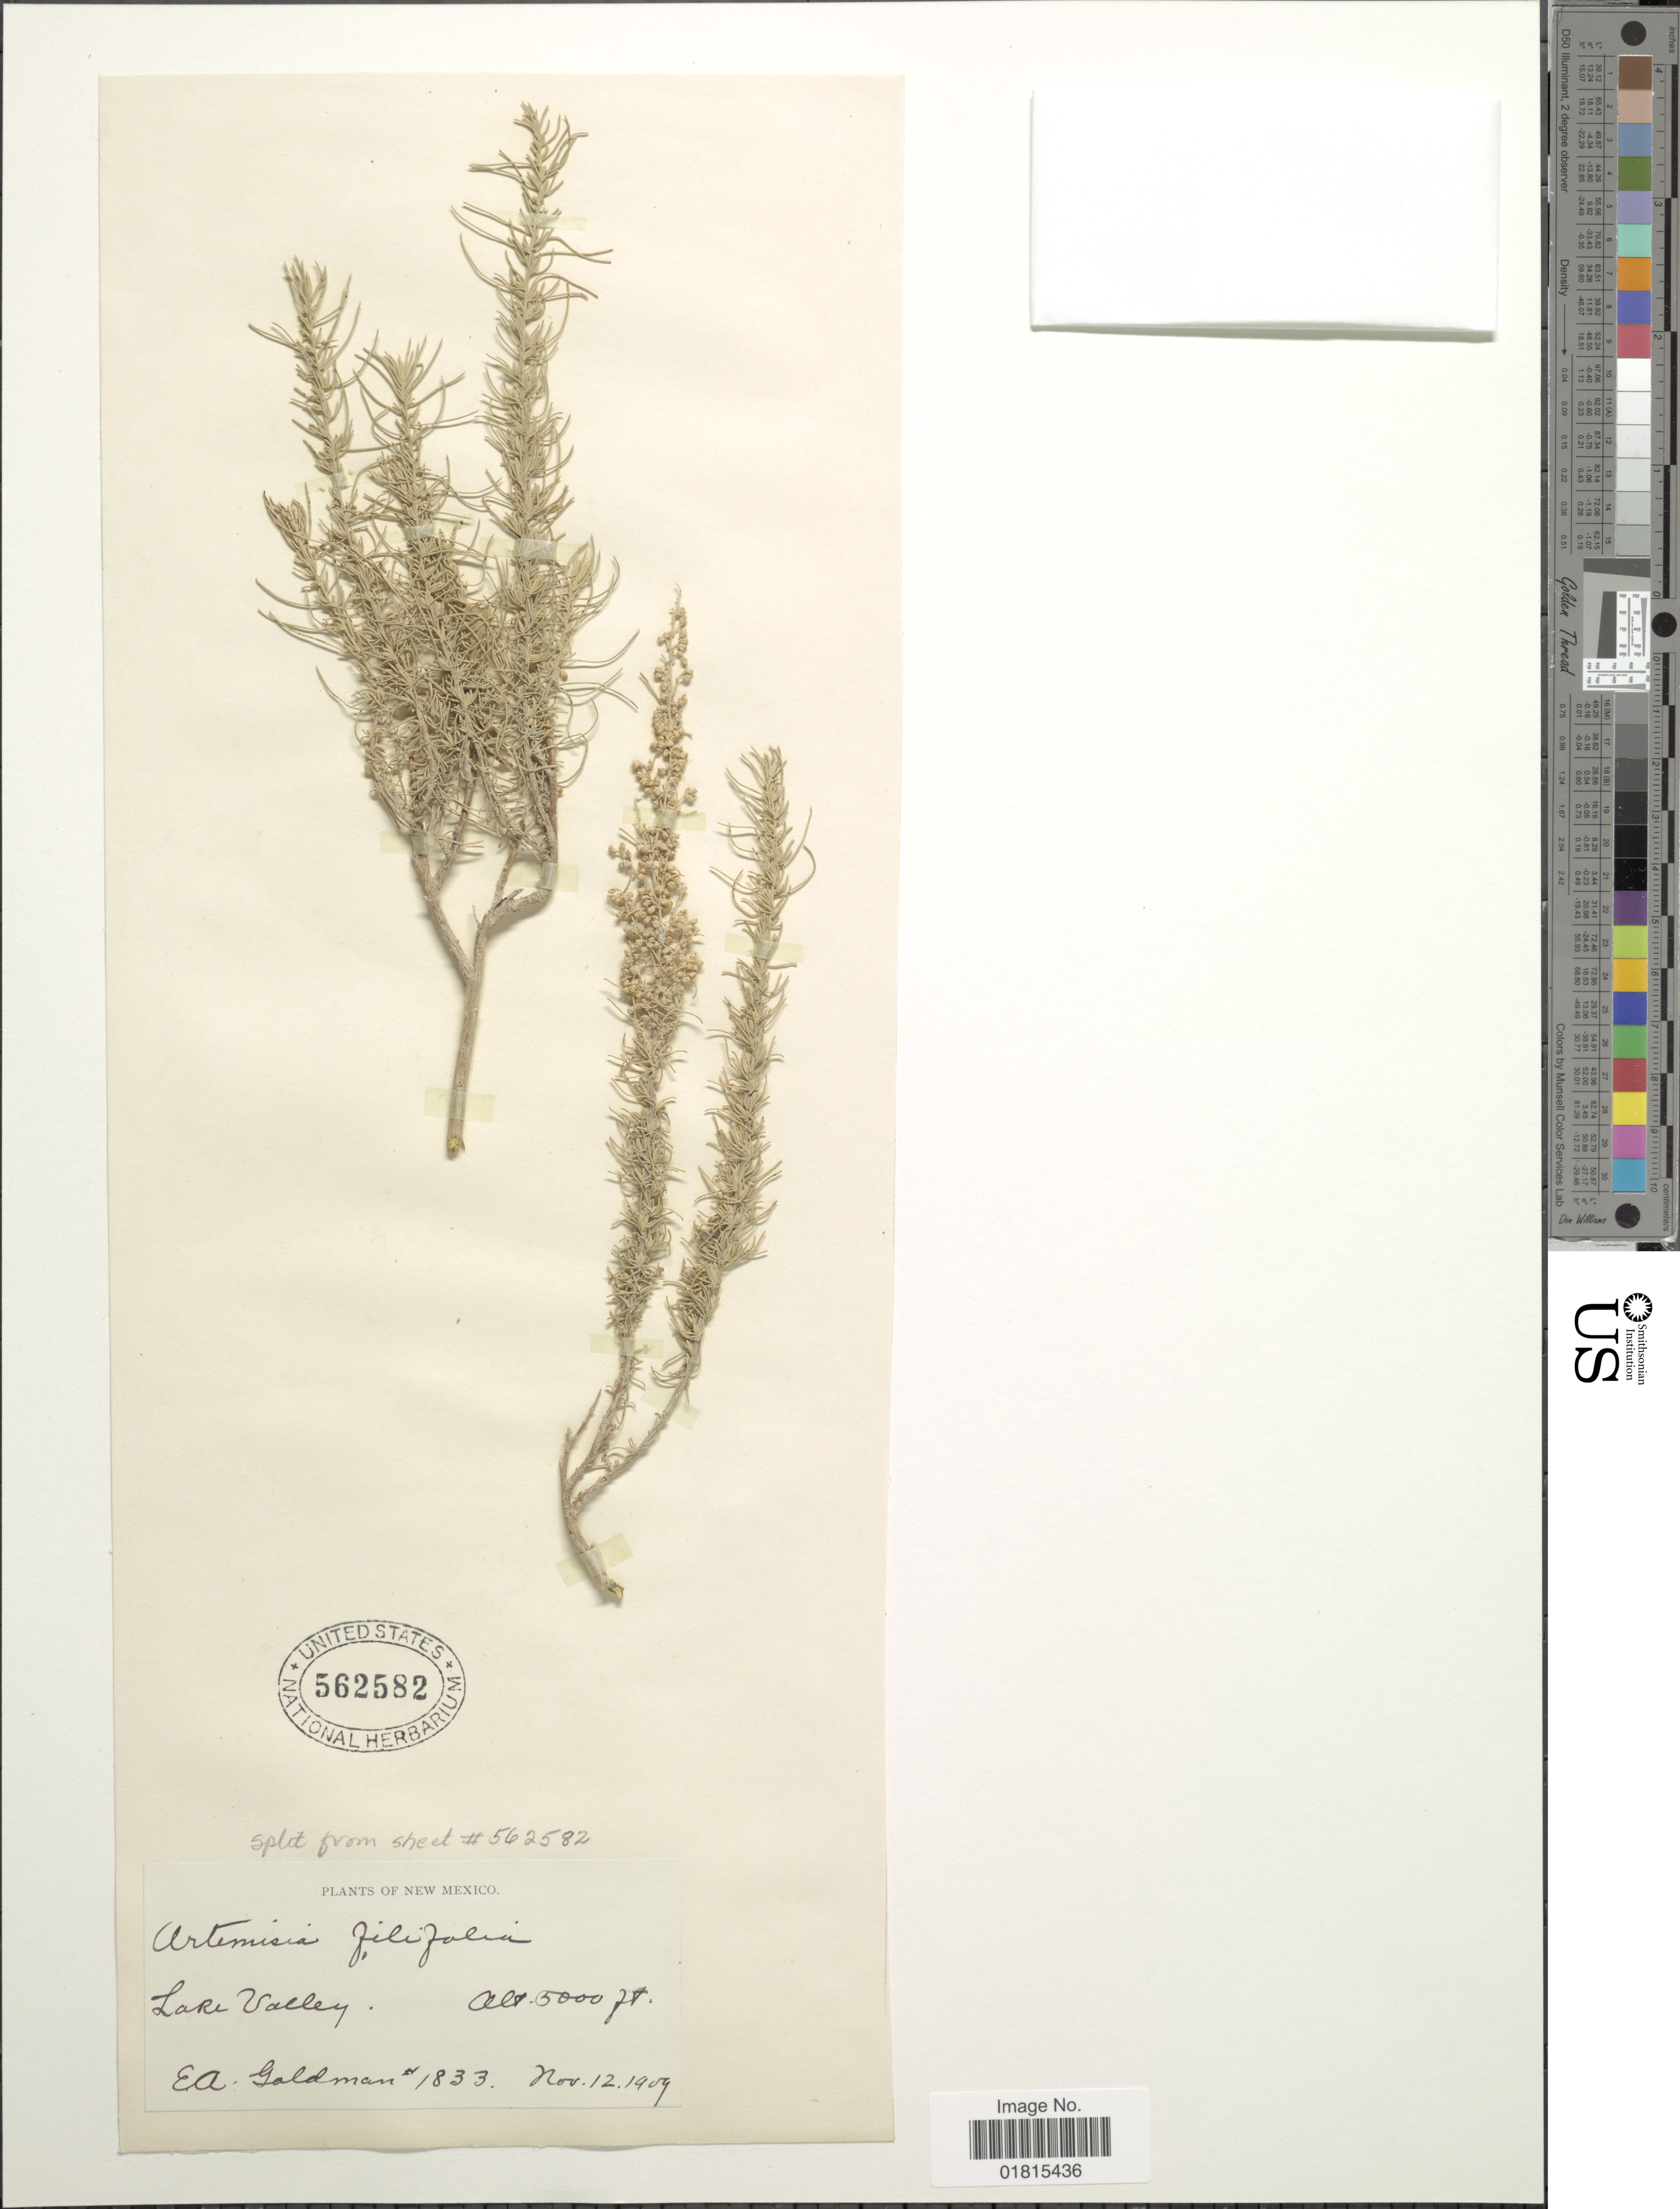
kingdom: Plantae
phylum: Tracheophyta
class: Magnoliopsida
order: Asterales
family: Asteraceae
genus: Artemisia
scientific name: Artemisia filifolia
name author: Torr.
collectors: E. A. Goldman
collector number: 1833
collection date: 1909-11-12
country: United States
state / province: New Mexico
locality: Lake Valley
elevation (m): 1524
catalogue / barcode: US 562582